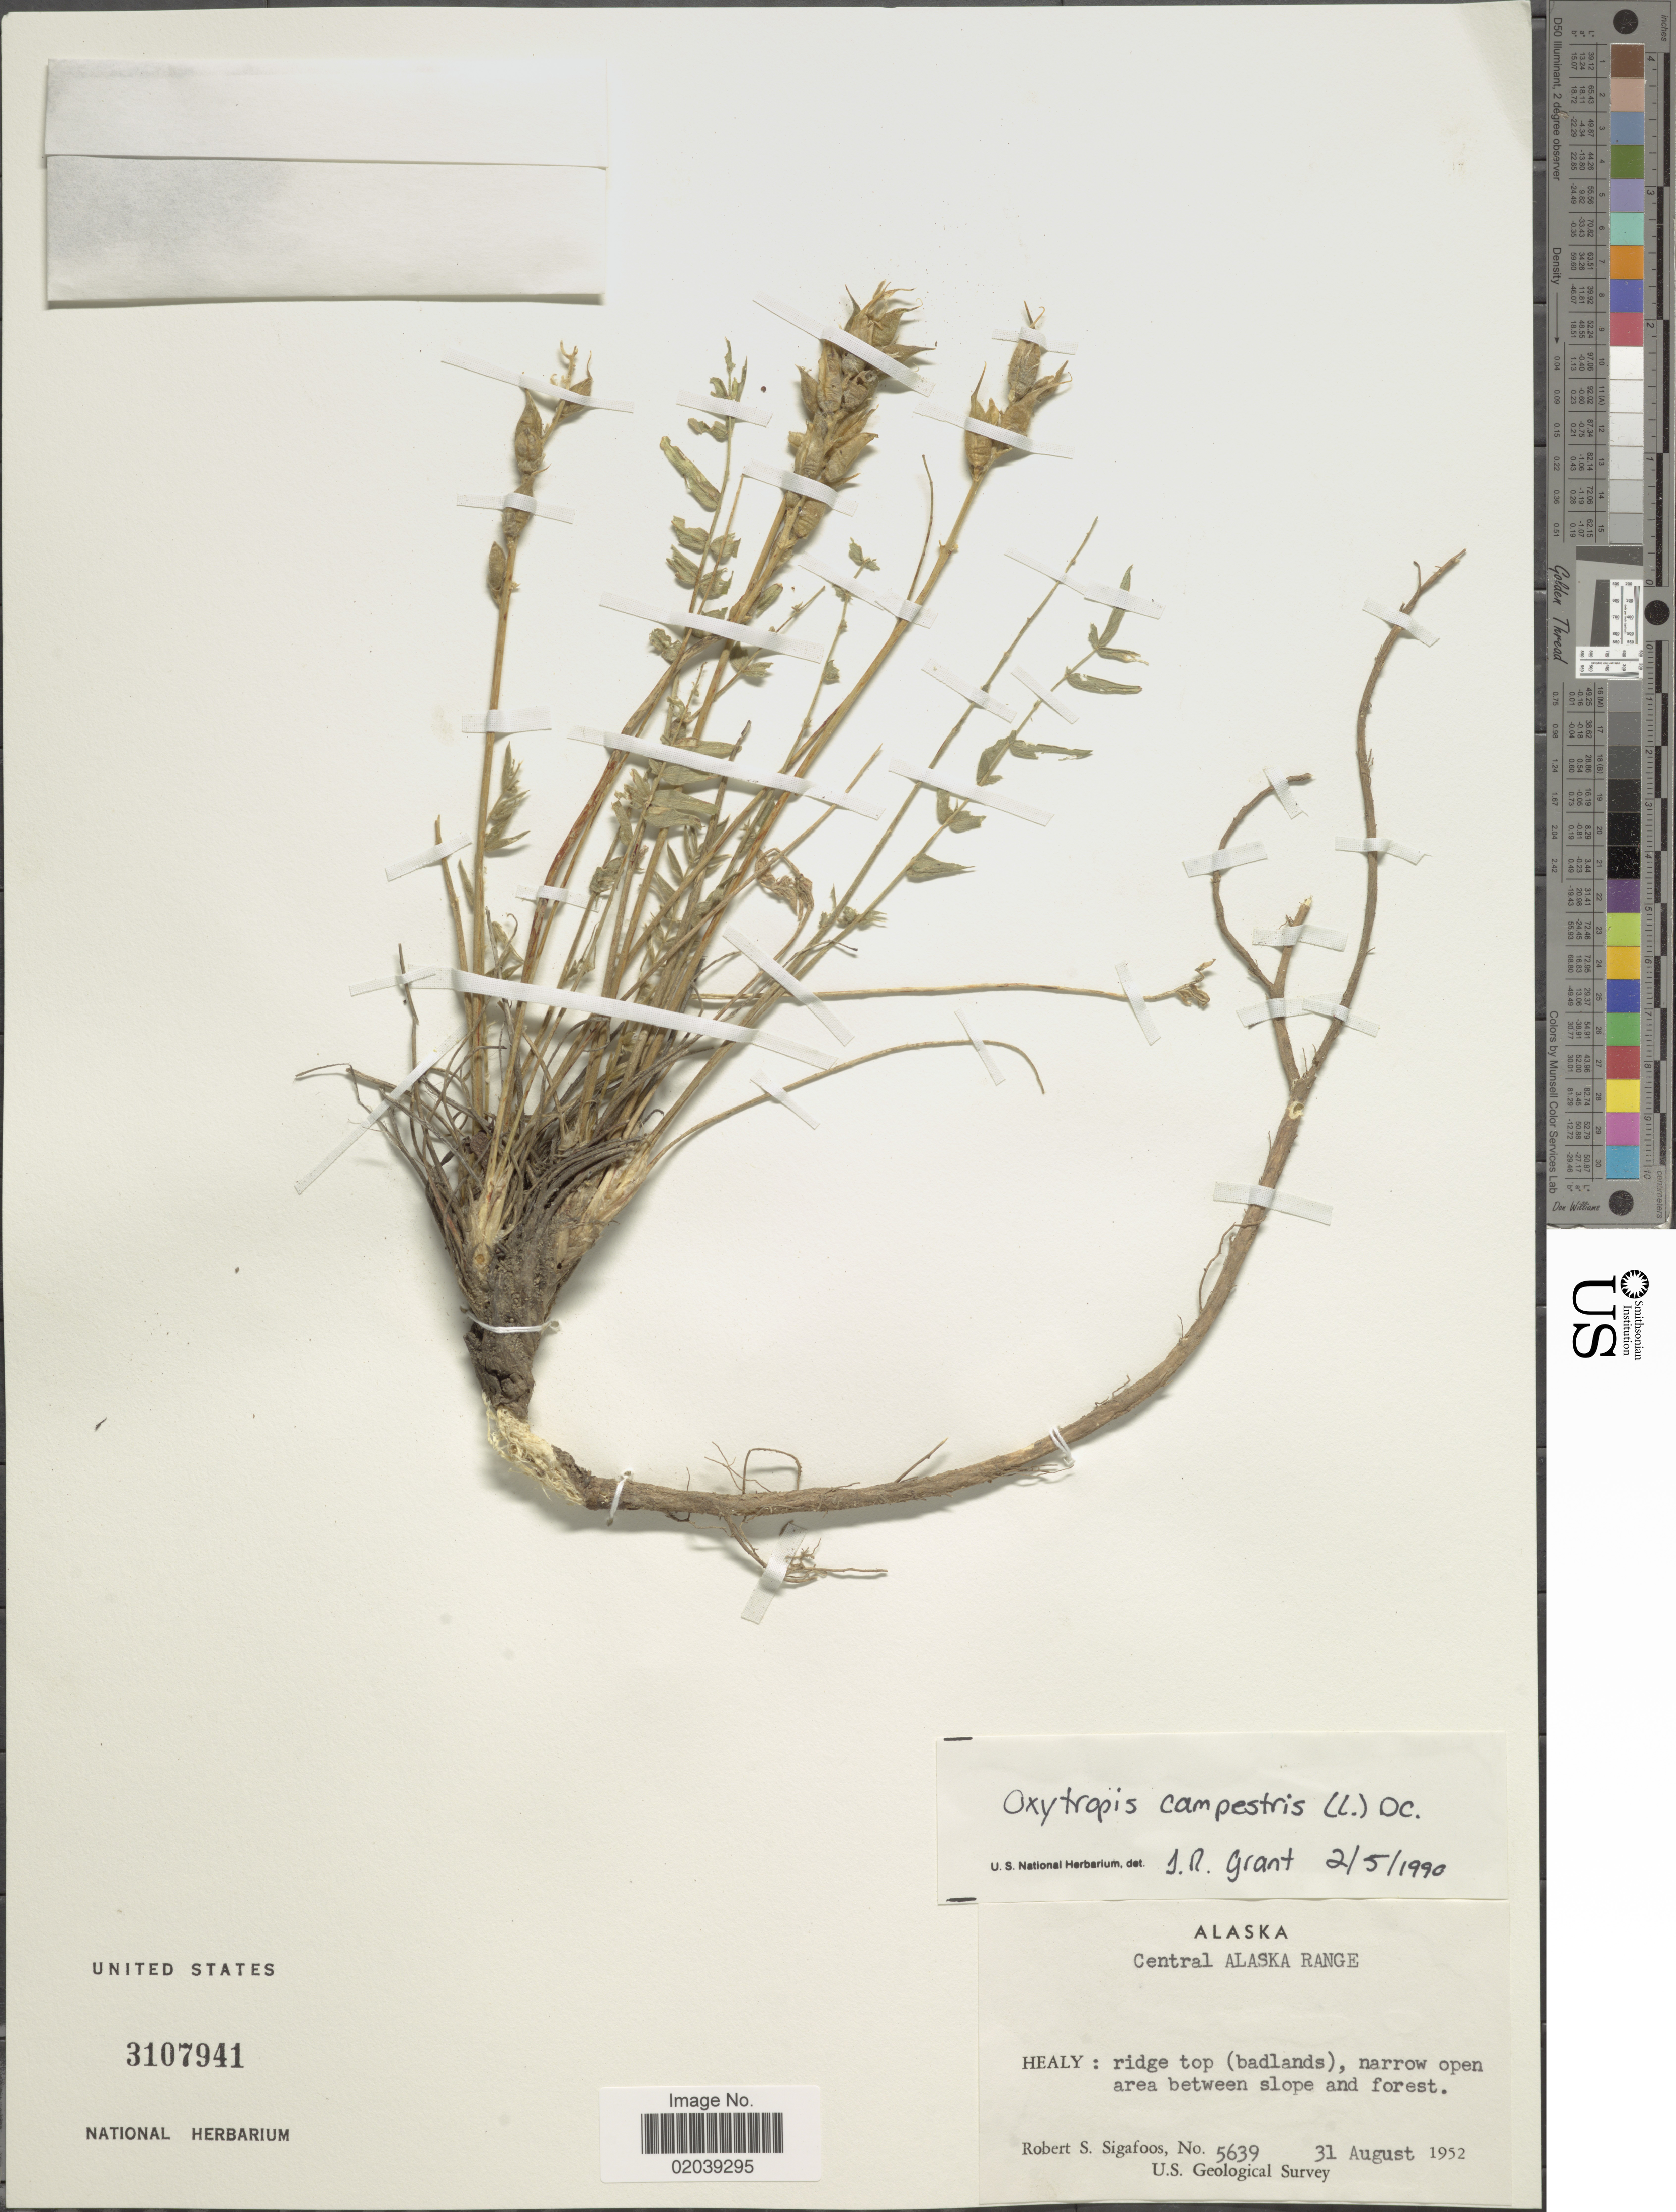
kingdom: Plantae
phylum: Tracheophyta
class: Magnoliopsida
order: Fabales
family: Fabaceae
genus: Oxytropis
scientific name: Oxytropis campestris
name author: (L.) DC.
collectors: R. Sigafoos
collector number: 5639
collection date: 1952-08-31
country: United States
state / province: Alaska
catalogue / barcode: US 3107941